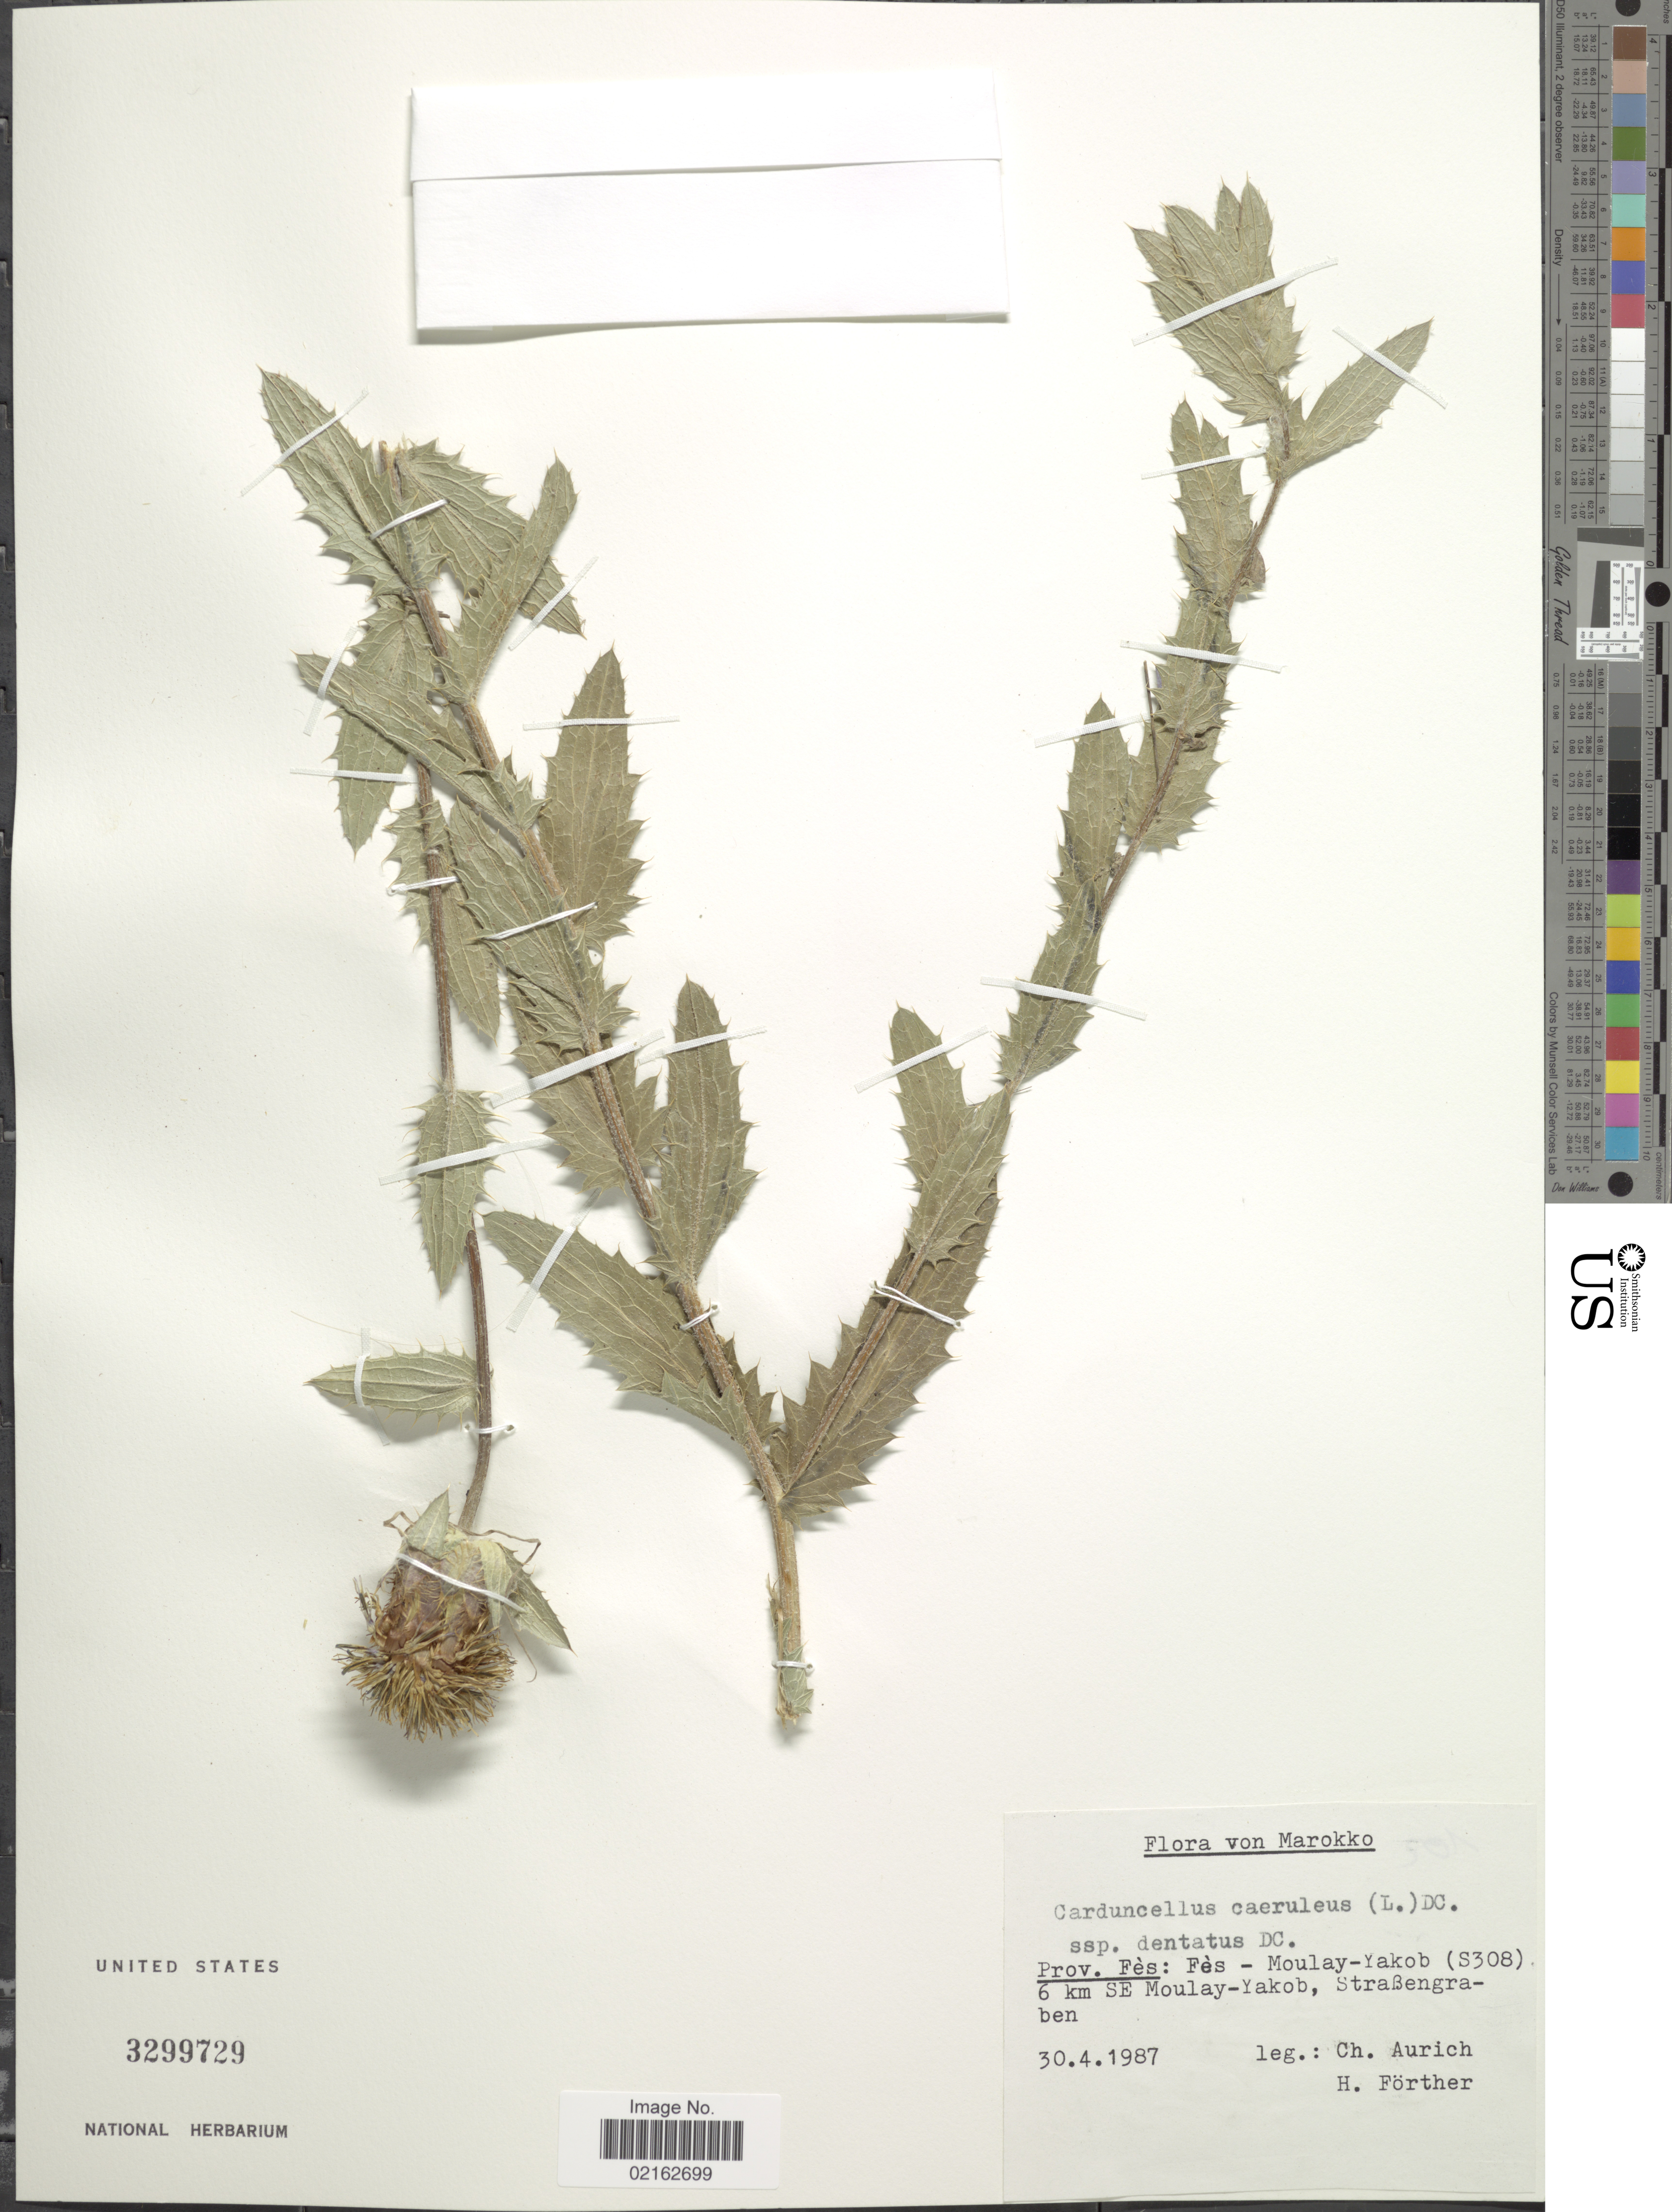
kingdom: Plantae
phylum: Tracheophyta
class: Magnoliopsida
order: Asterales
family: Asteraceae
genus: Carduncellus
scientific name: Carduncellus caeruleus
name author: (L.) Less.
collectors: C. Aurich & H. Förther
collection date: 1987-04-30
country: Morocco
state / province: Fès-Boulemane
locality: Prov. Fes, Fes-Moulay-Yakob (S308), 6 km SE Moulay-Yakob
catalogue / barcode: US 3299729